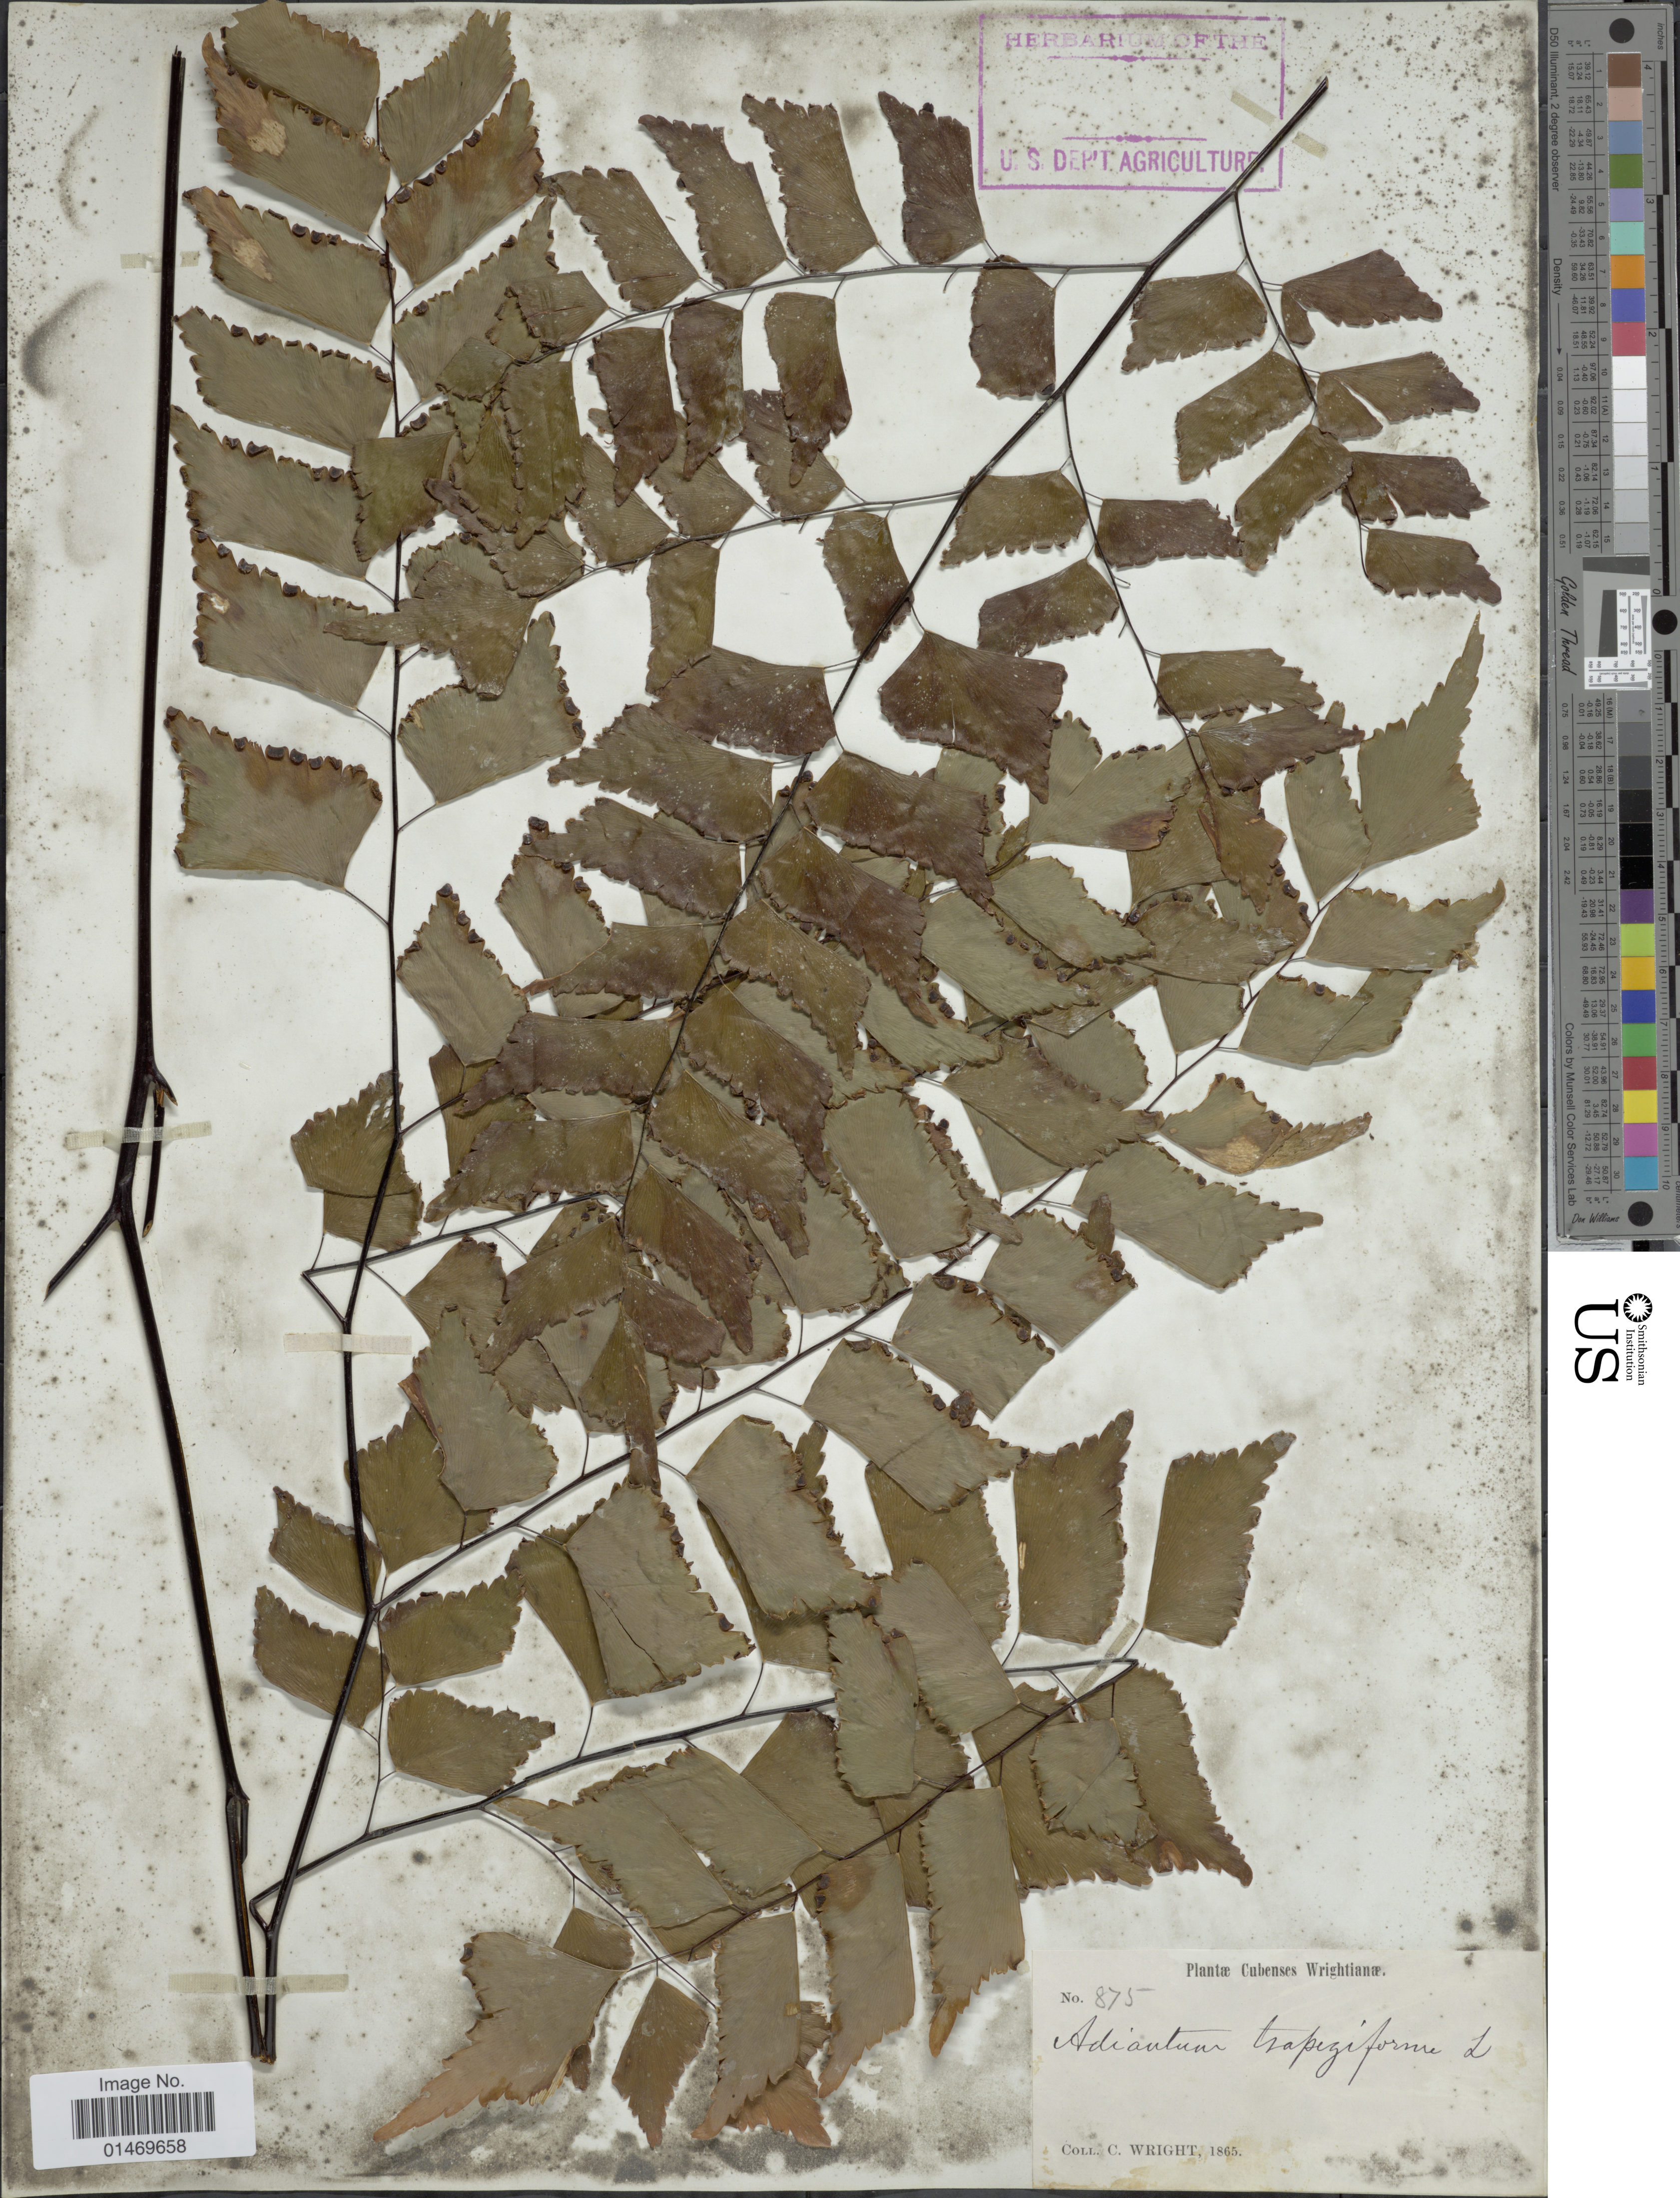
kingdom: Plantae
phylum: Tracheophyta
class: Polypodiopsida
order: Polypodiales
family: Pteridaceae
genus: Adiantum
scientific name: Adiantum trapeziforme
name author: L.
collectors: C. Wright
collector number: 875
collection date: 1865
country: Cuba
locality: Cubenes.